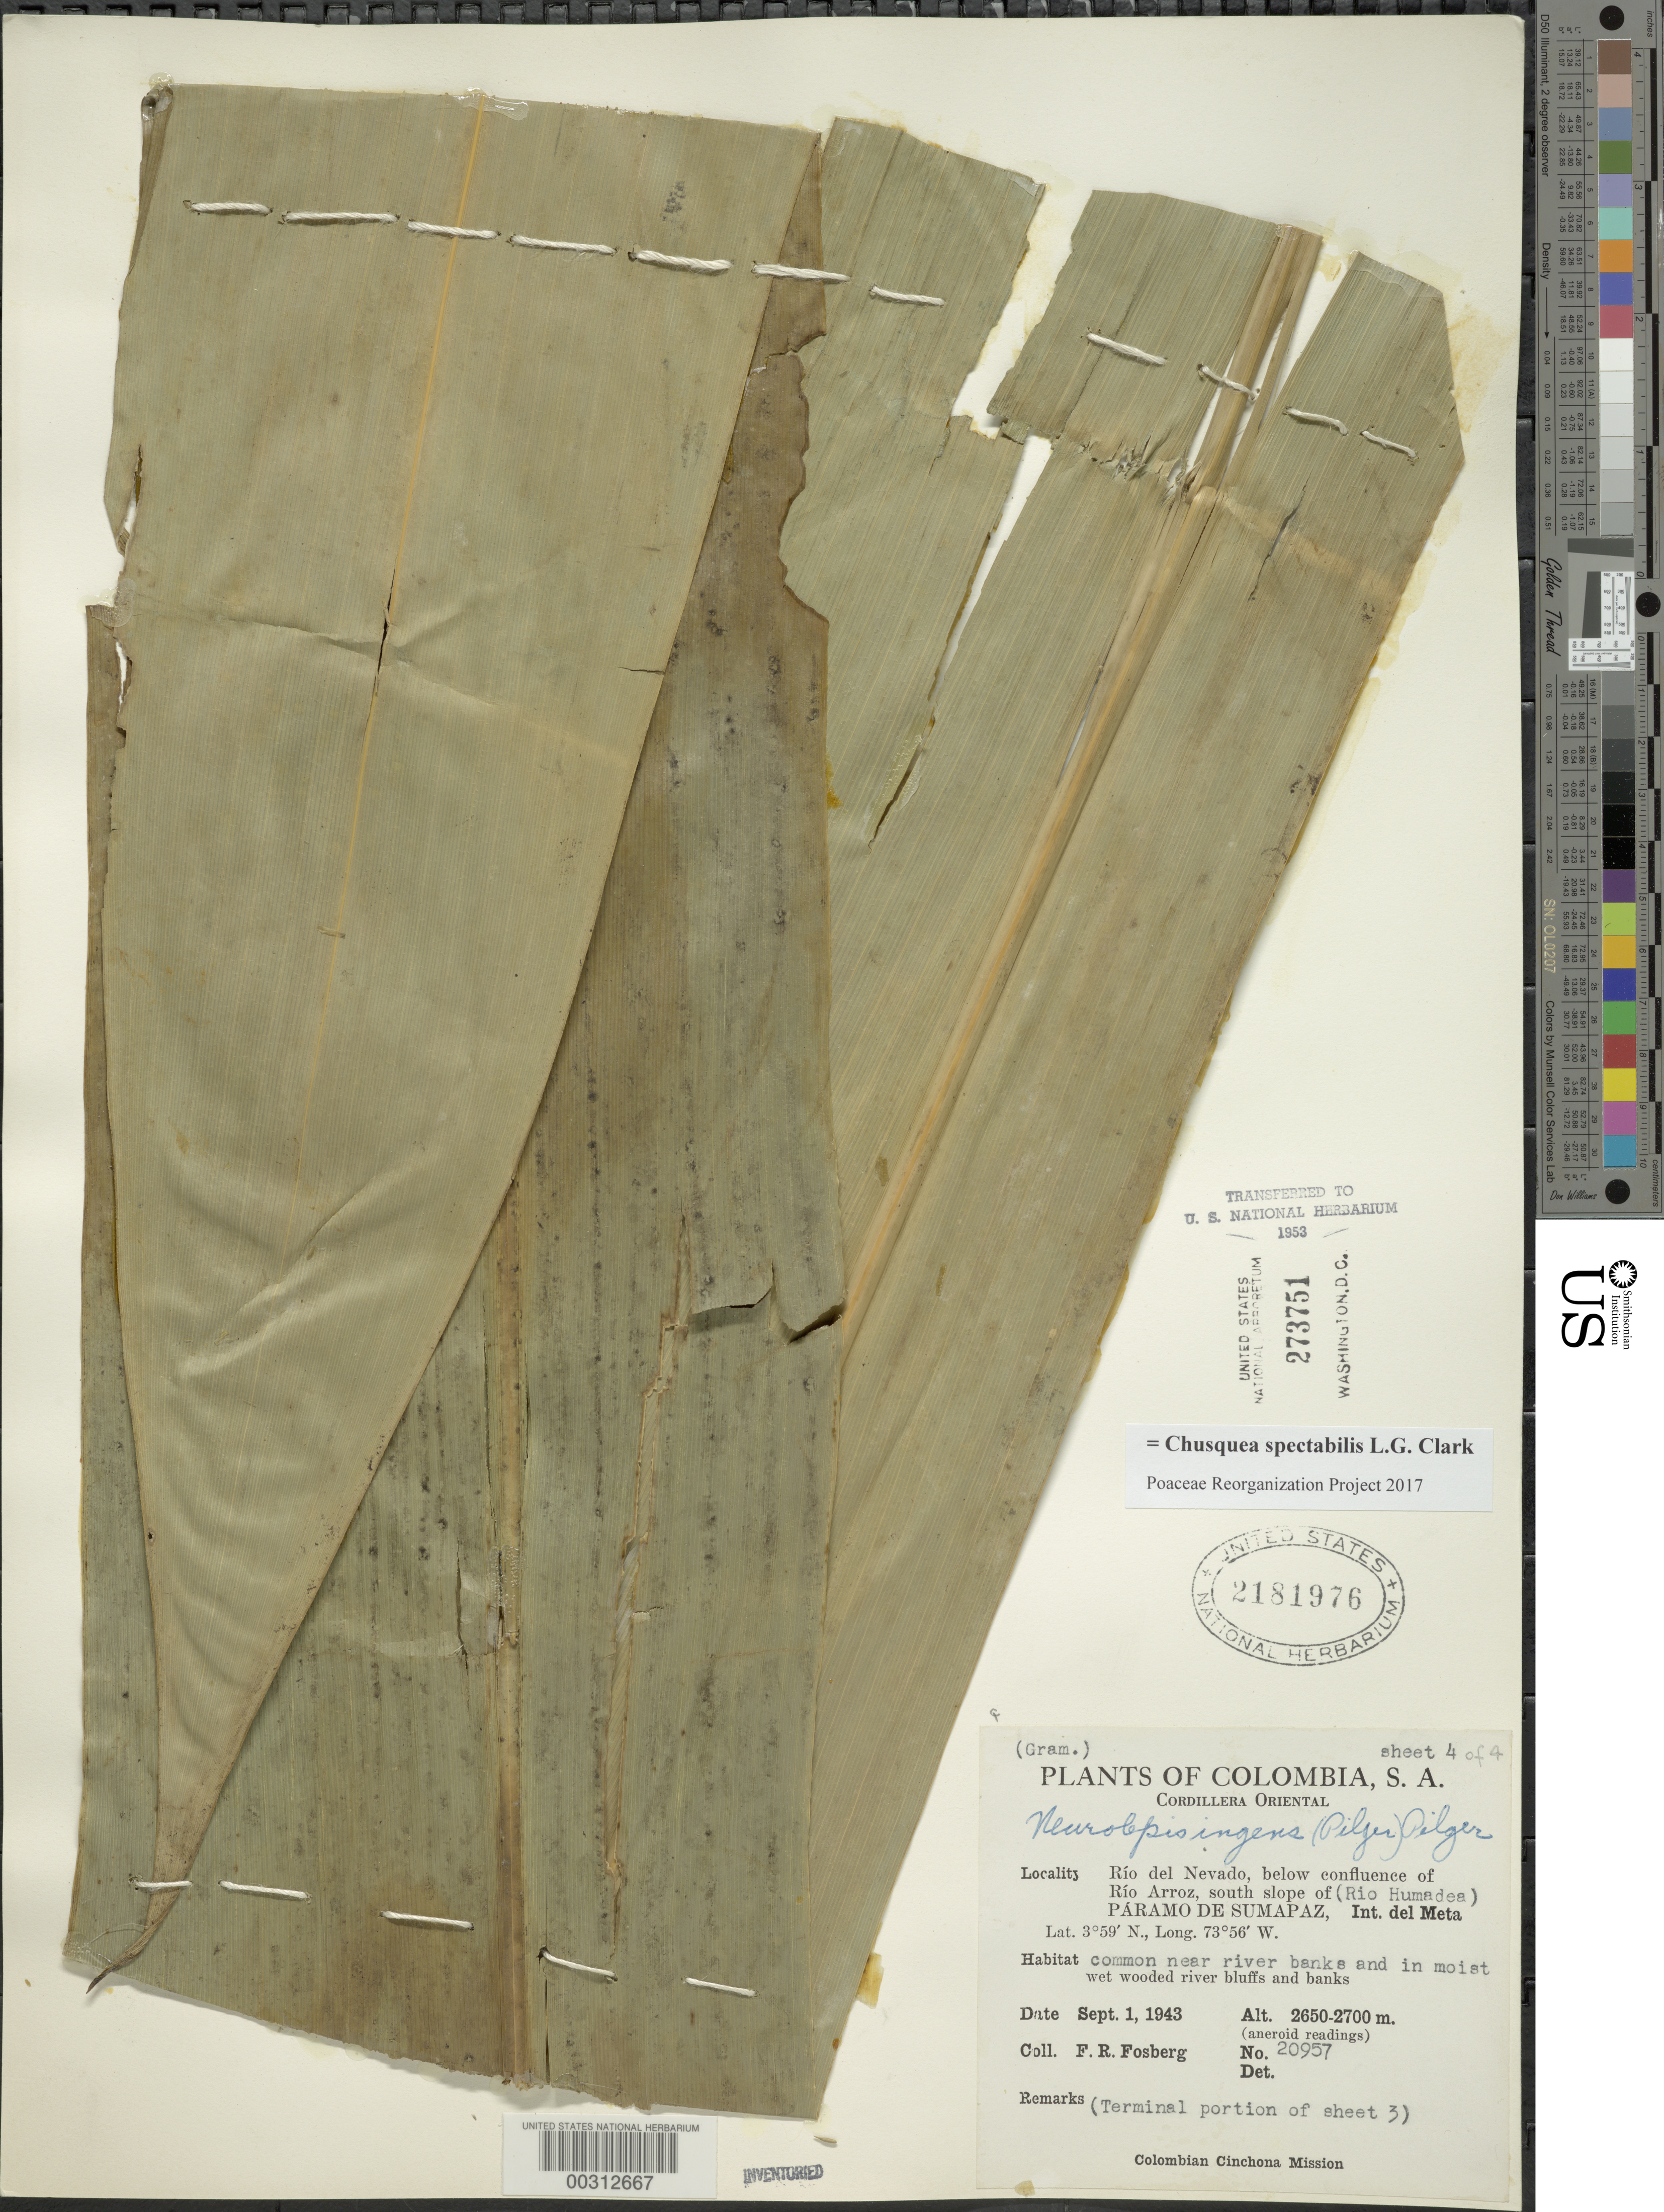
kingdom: Plantae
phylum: Tracheophyta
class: Liliopsida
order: Poales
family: Poaceae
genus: Chusquea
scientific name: Chusquea spectabilis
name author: L.G. Clark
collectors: F. R. Fosberg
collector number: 20957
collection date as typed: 01 Sep 1943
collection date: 1943-09-01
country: Colombia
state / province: Meta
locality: Rio del Nevado, below confluence of Rio Arroz, south slope of (Rio Humadea) Paramo de Sumapaz, Int. del Meta, Cordillera Oriental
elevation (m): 2650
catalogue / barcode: US 2181976